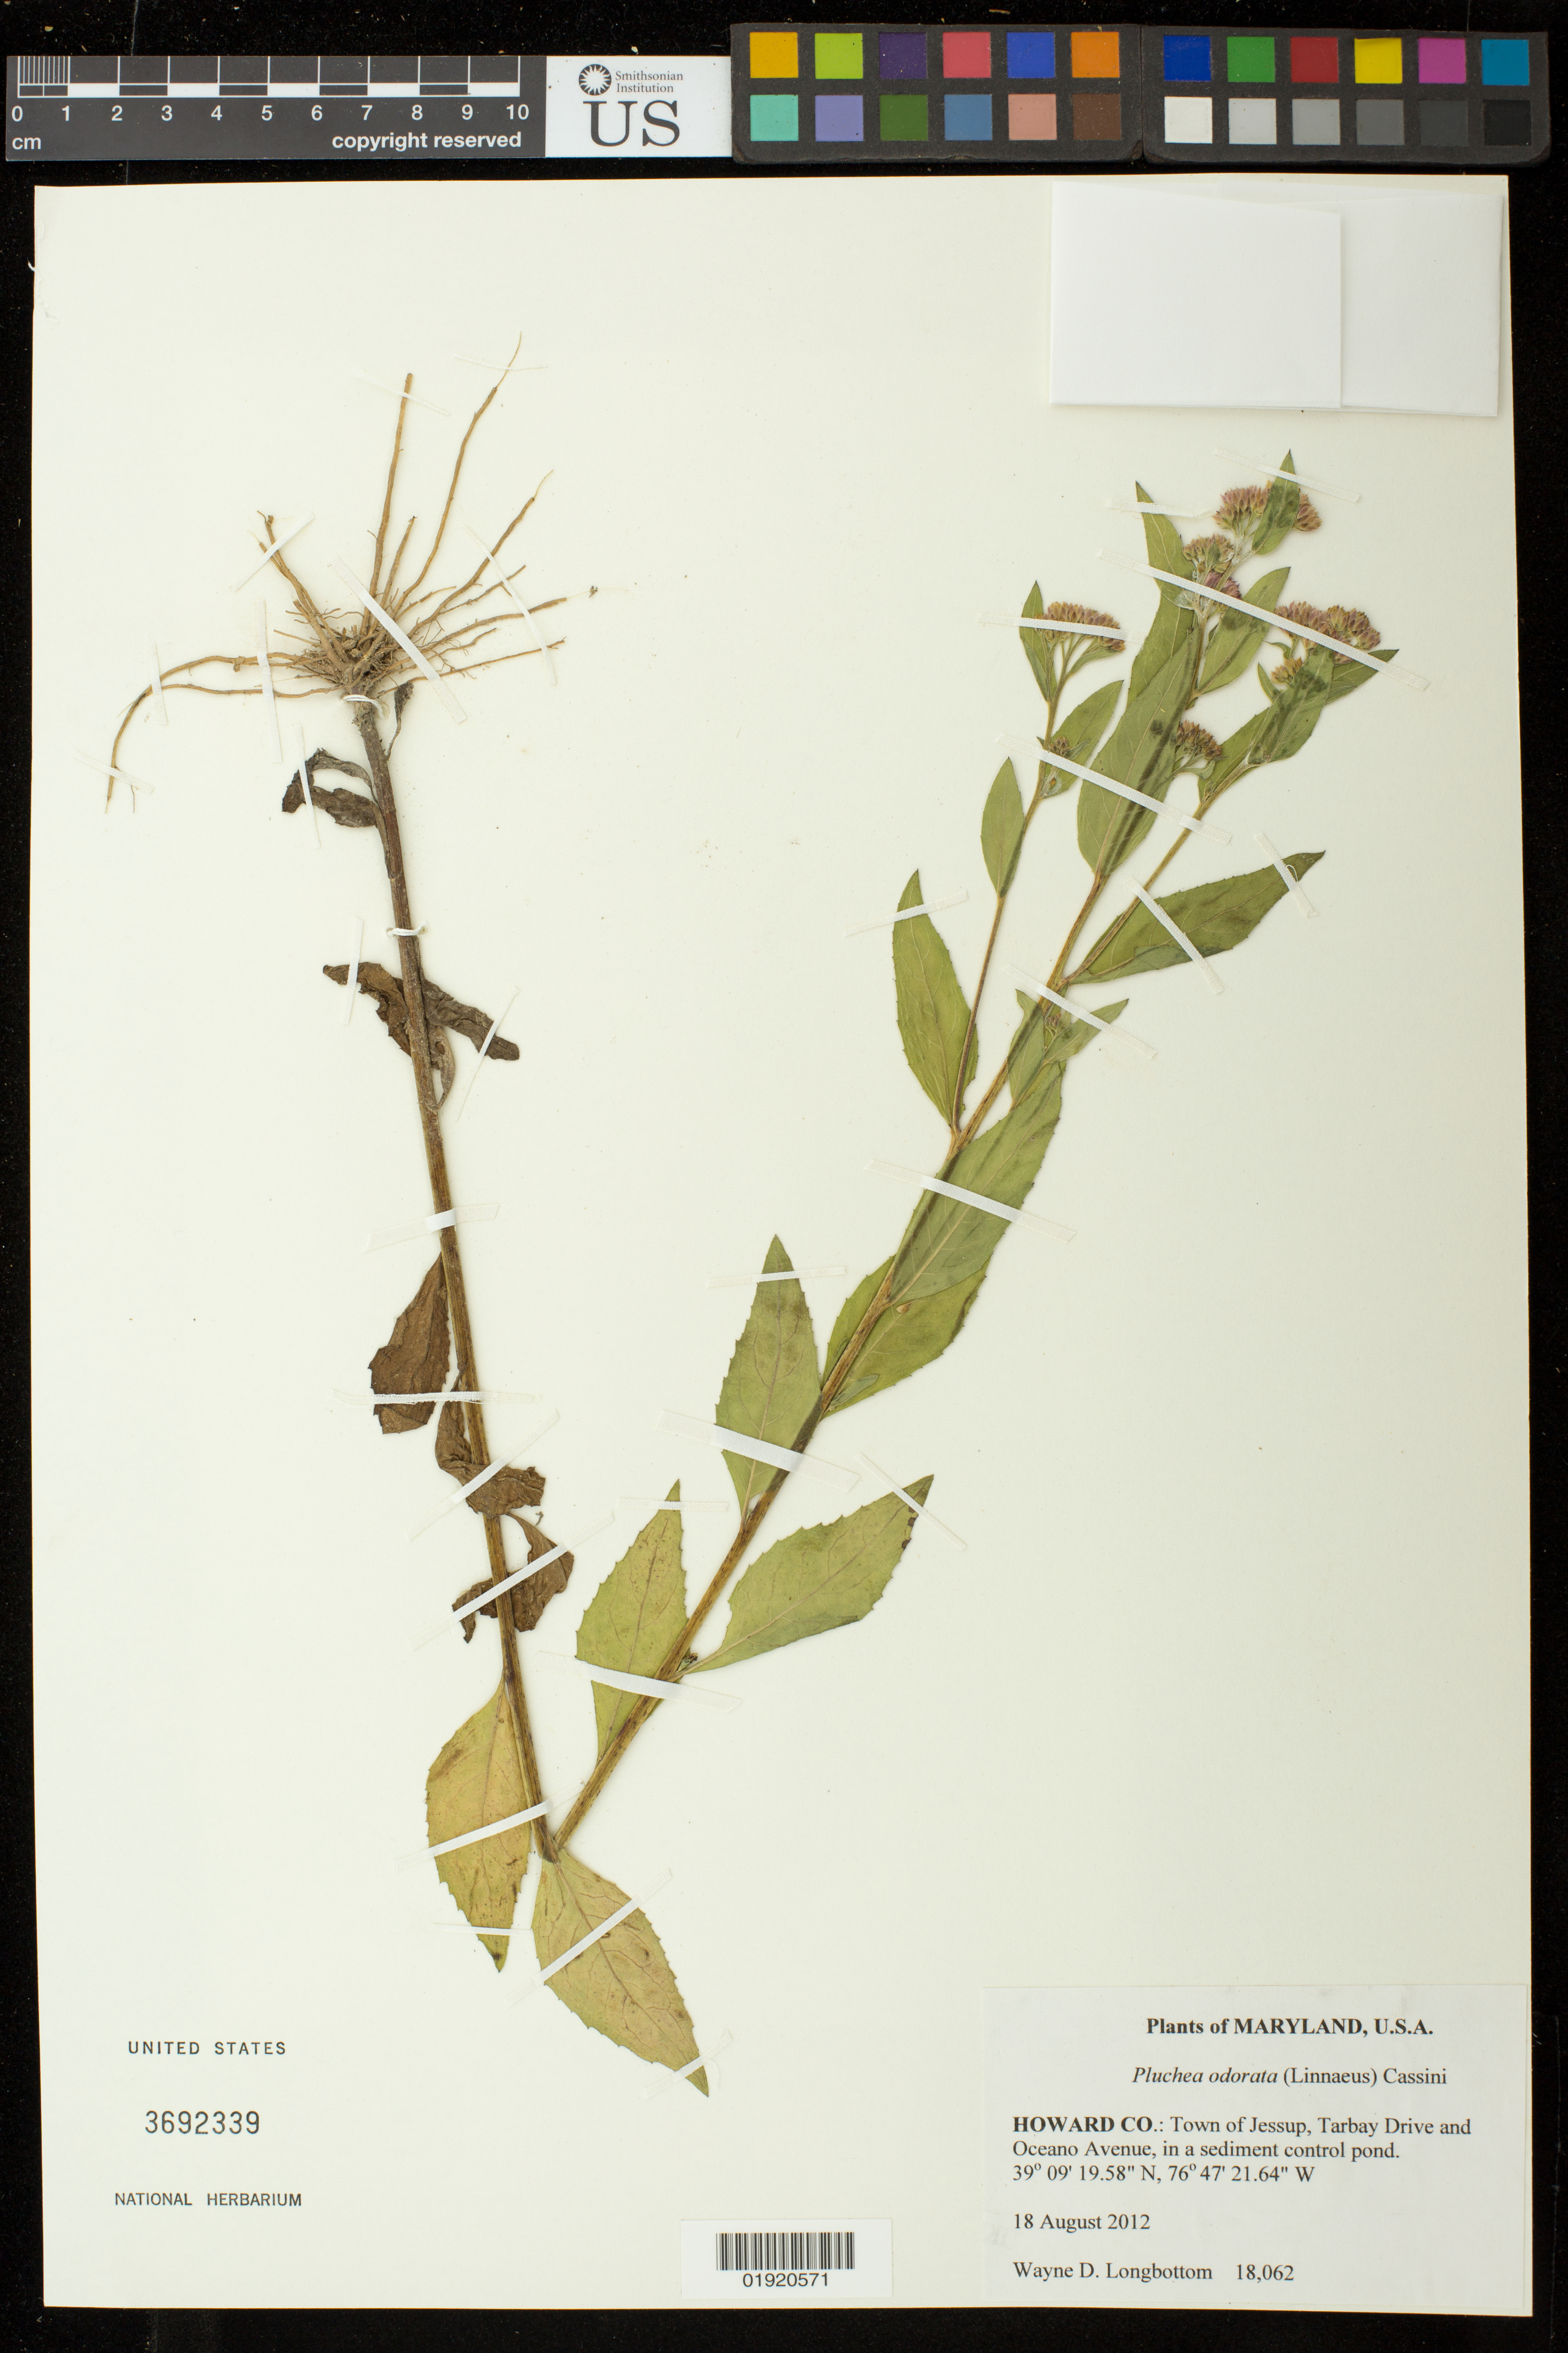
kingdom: Plantae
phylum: Tracheophyta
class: Magnoliopsida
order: Asterales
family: Asteraceae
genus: Pluchea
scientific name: Pluchea odorata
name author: (L.) Cass.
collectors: W. D. Longbottom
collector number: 18062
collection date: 2012-08-18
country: United States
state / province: Maryland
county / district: Howard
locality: Maryland. Howard Co.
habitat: Town of Jessup, Tarbay Drive and Oceano Avenue, in a sediment control pond.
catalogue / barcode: US 3692339